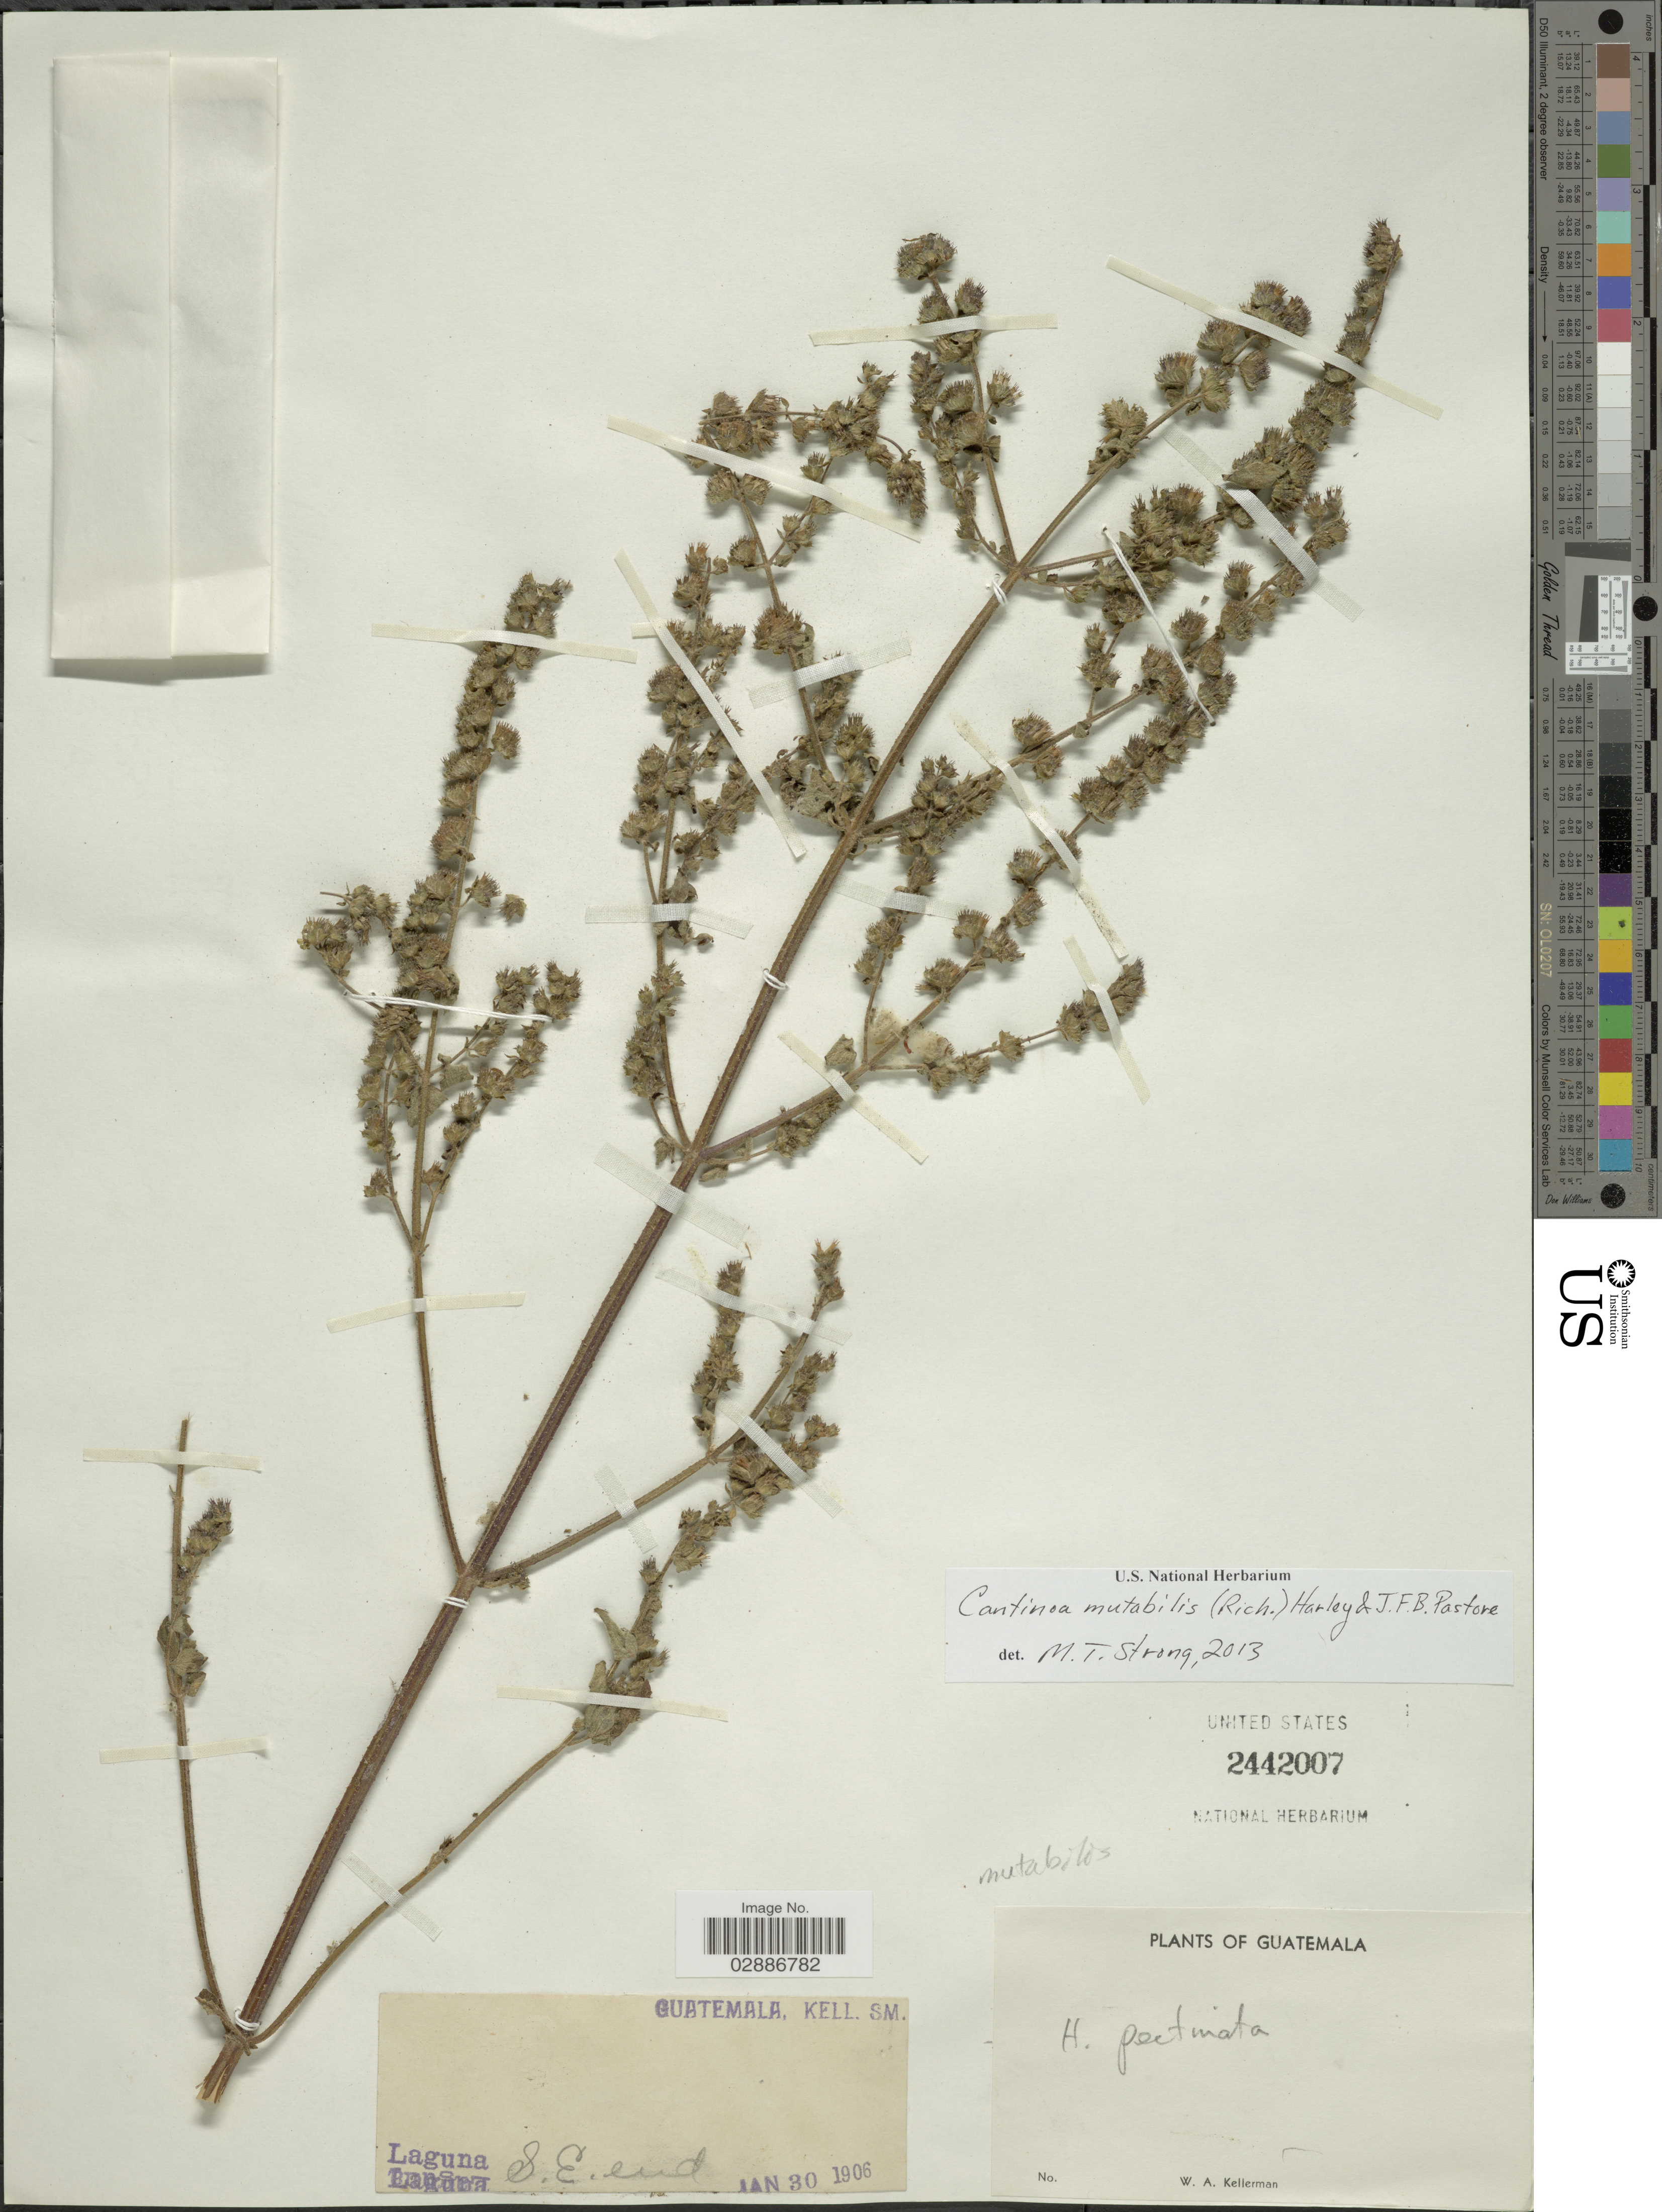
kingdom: Plantae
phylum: Tracheophyta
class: Magnoliopsida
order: Lamiales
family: Lamiaceae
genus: Cantinoa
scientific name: Cantinoa mutabilis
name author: (Rich.) Harley & J.F.B. Pastore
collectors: W. Kellerman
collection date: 1906-01-30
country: Guatemala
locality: Laguna. S. E. end.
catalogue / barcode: US 2442007